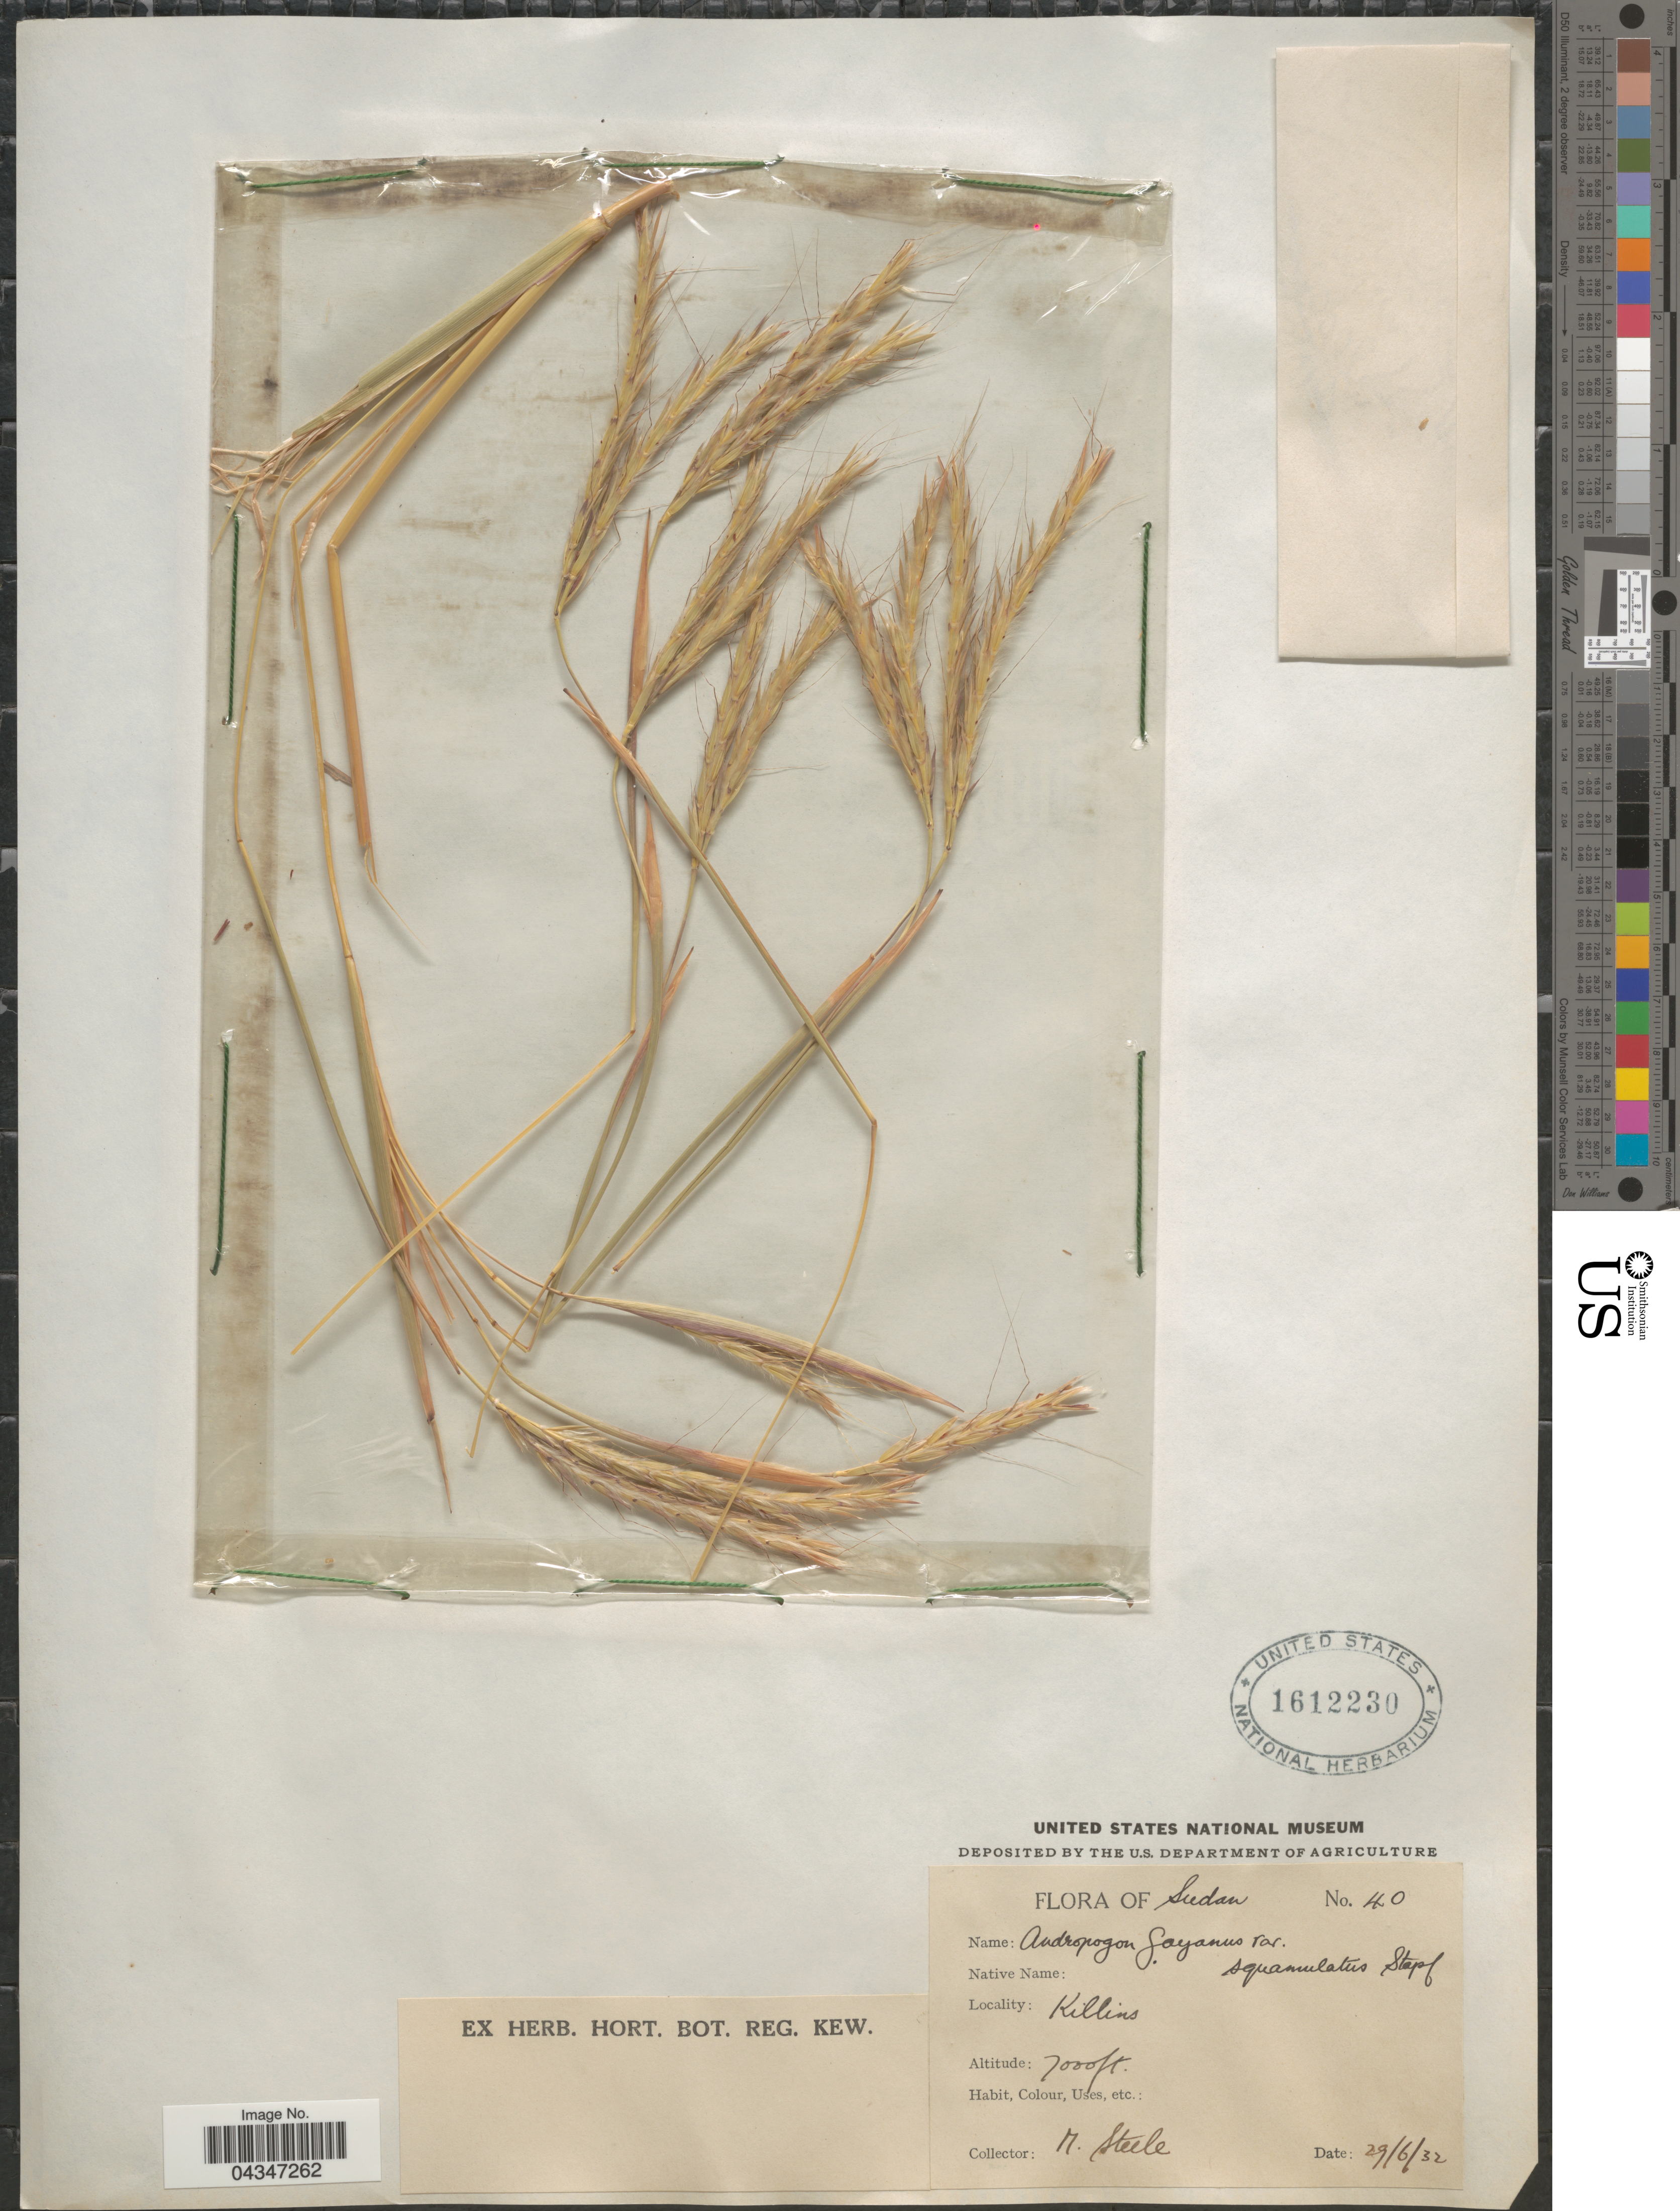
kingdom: Plantae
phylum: Tracheophyta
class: Liliopsida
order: Poales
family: Poaceae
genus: Andropogon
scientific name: Andropogon gayanus var. polycladus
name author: (Hack.) Clayton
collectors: Miss M. Steele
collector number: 40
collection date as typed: Transcribed d/m/y: 29/6/32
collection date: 1932-06-29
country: Sudan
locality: Killins.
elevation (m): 2134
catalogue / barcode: US 1612230